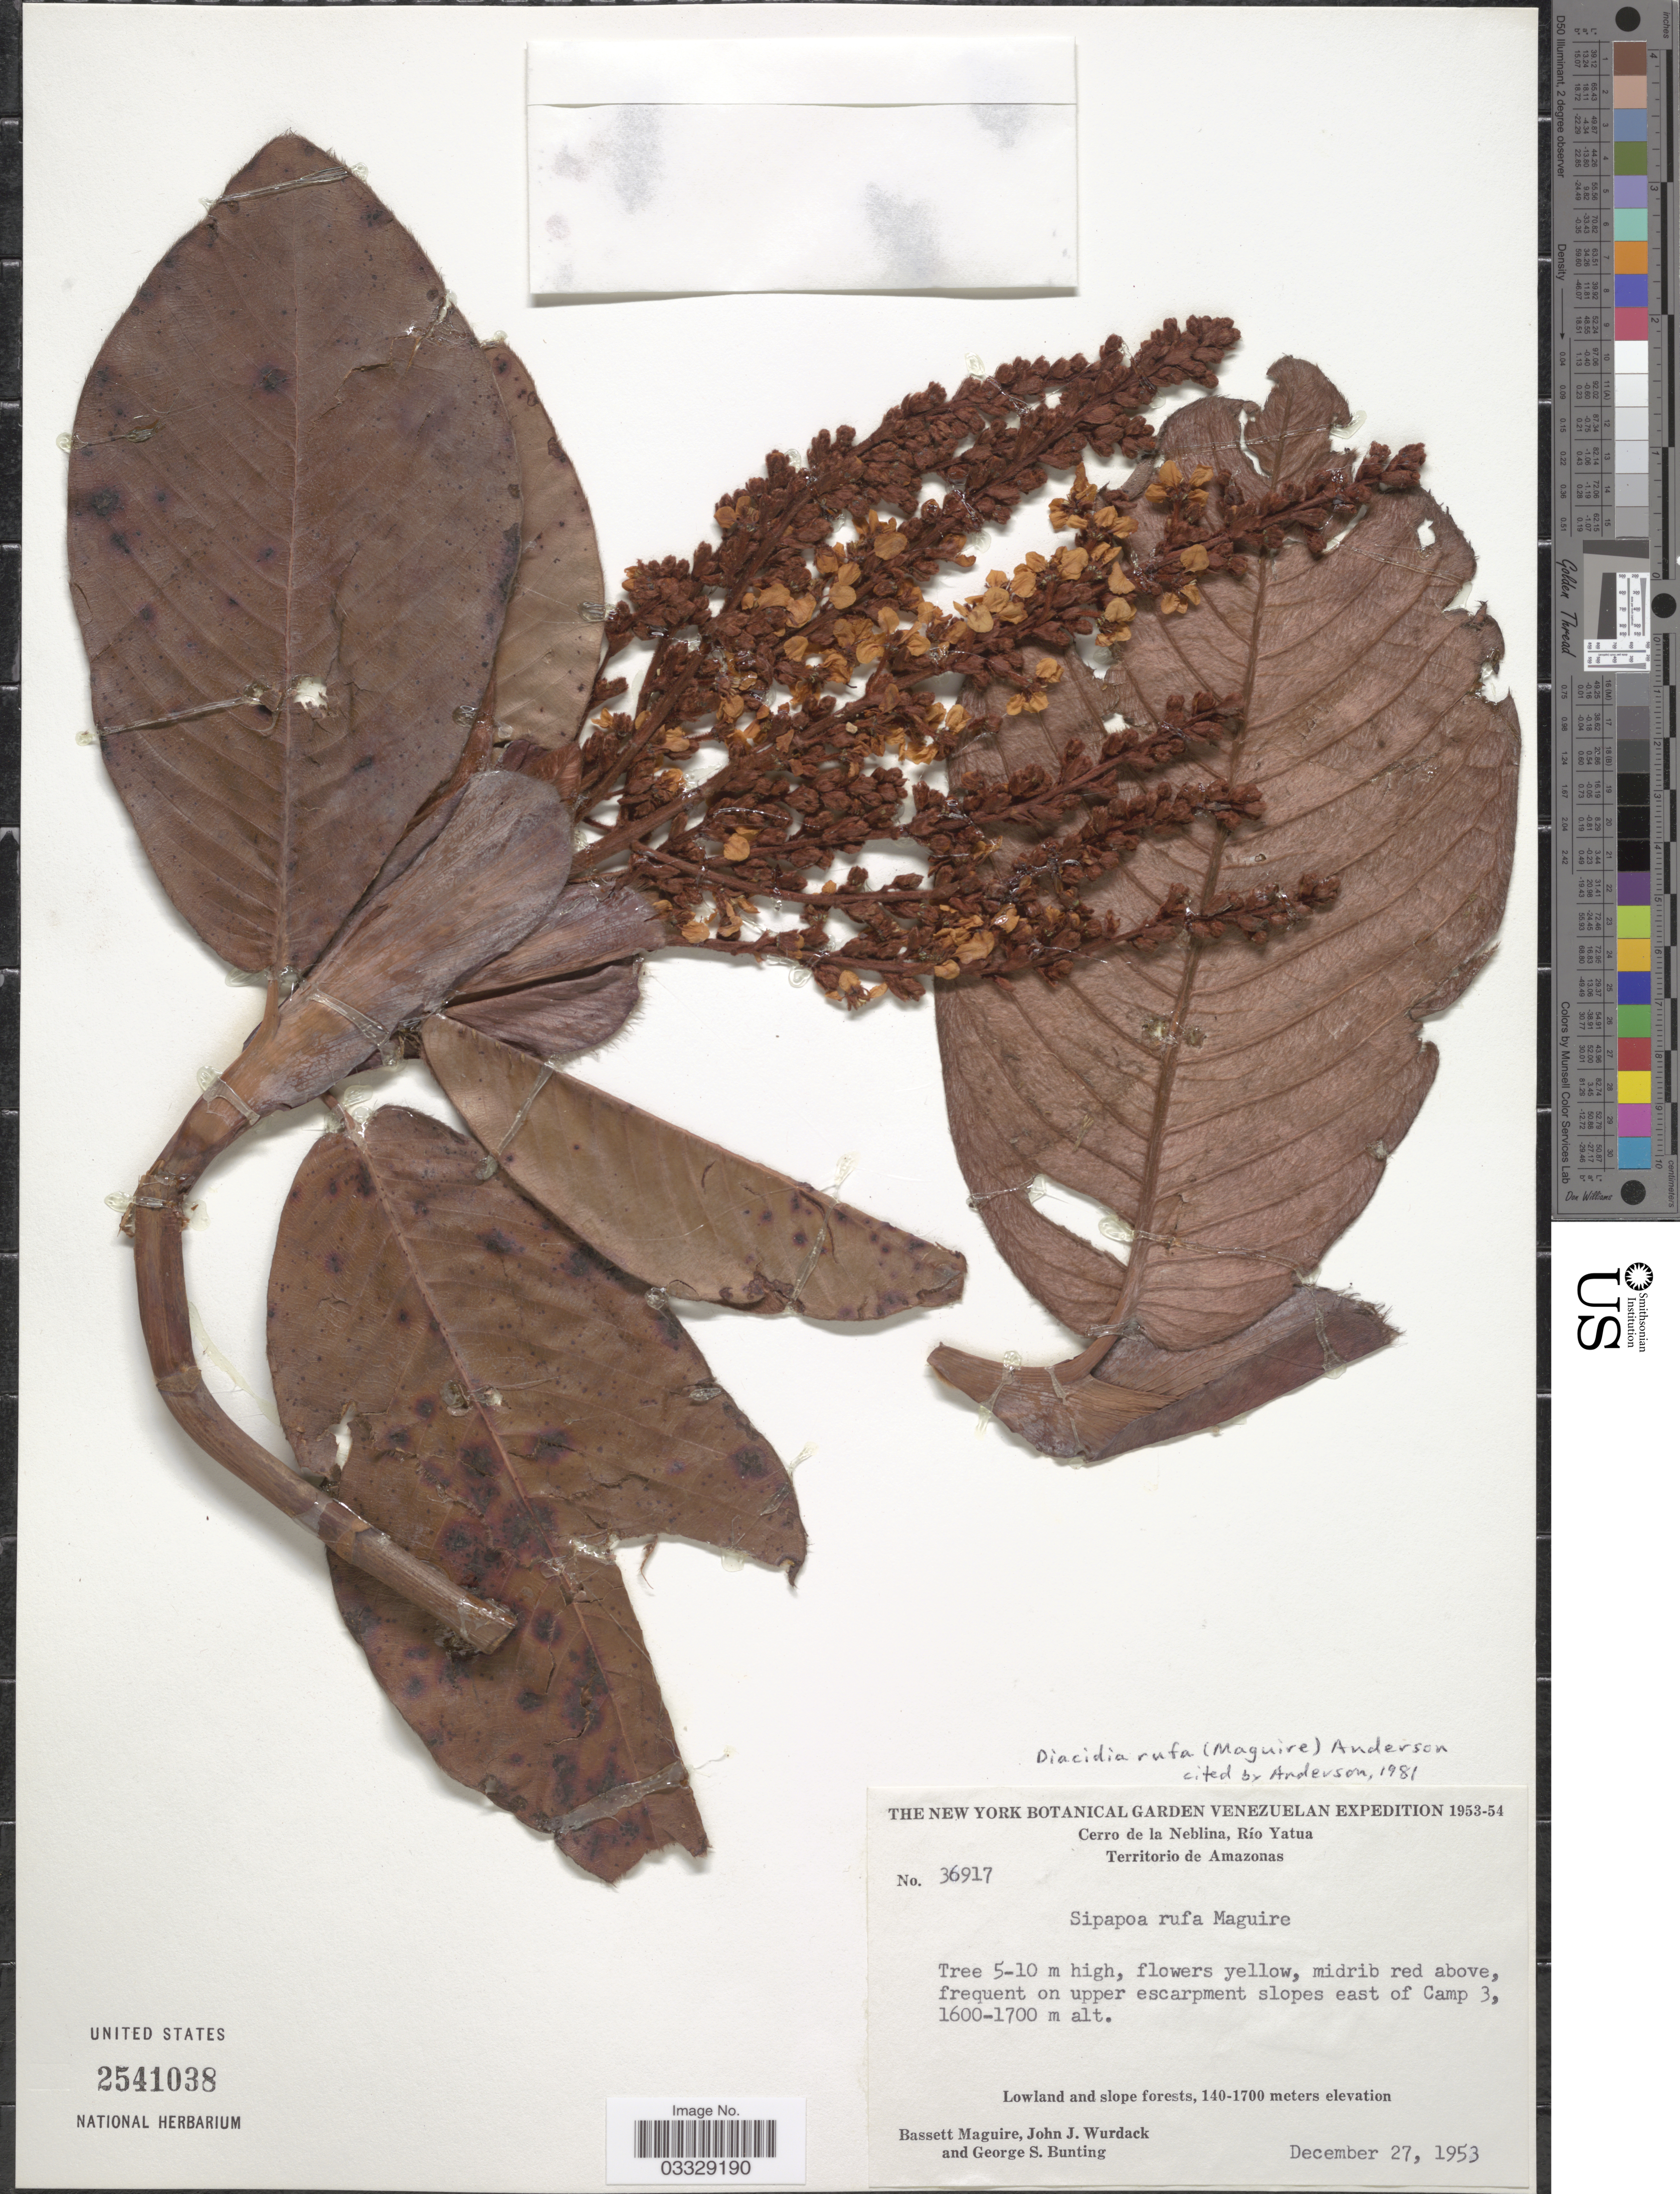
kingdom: Plantae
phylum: Tracheophyta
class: Magnoliopsida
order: Malpighiales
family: Malpighiaceae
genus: Diacidia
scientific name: Diacidia rufa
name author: (Maguire) W.R. Anderson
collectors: B. Maguire, J. J. Wurdack & G. S. Bunting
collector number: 36917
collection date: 1953-12-27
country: Venezuela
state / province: Amazonas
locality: Cerro de la Neblina, Río Yatua. Territorio de Amazonas. Midrib red above, frequent on upper escarpment slopes east of Camp 3.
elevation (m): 1600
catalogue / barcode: US 2541038